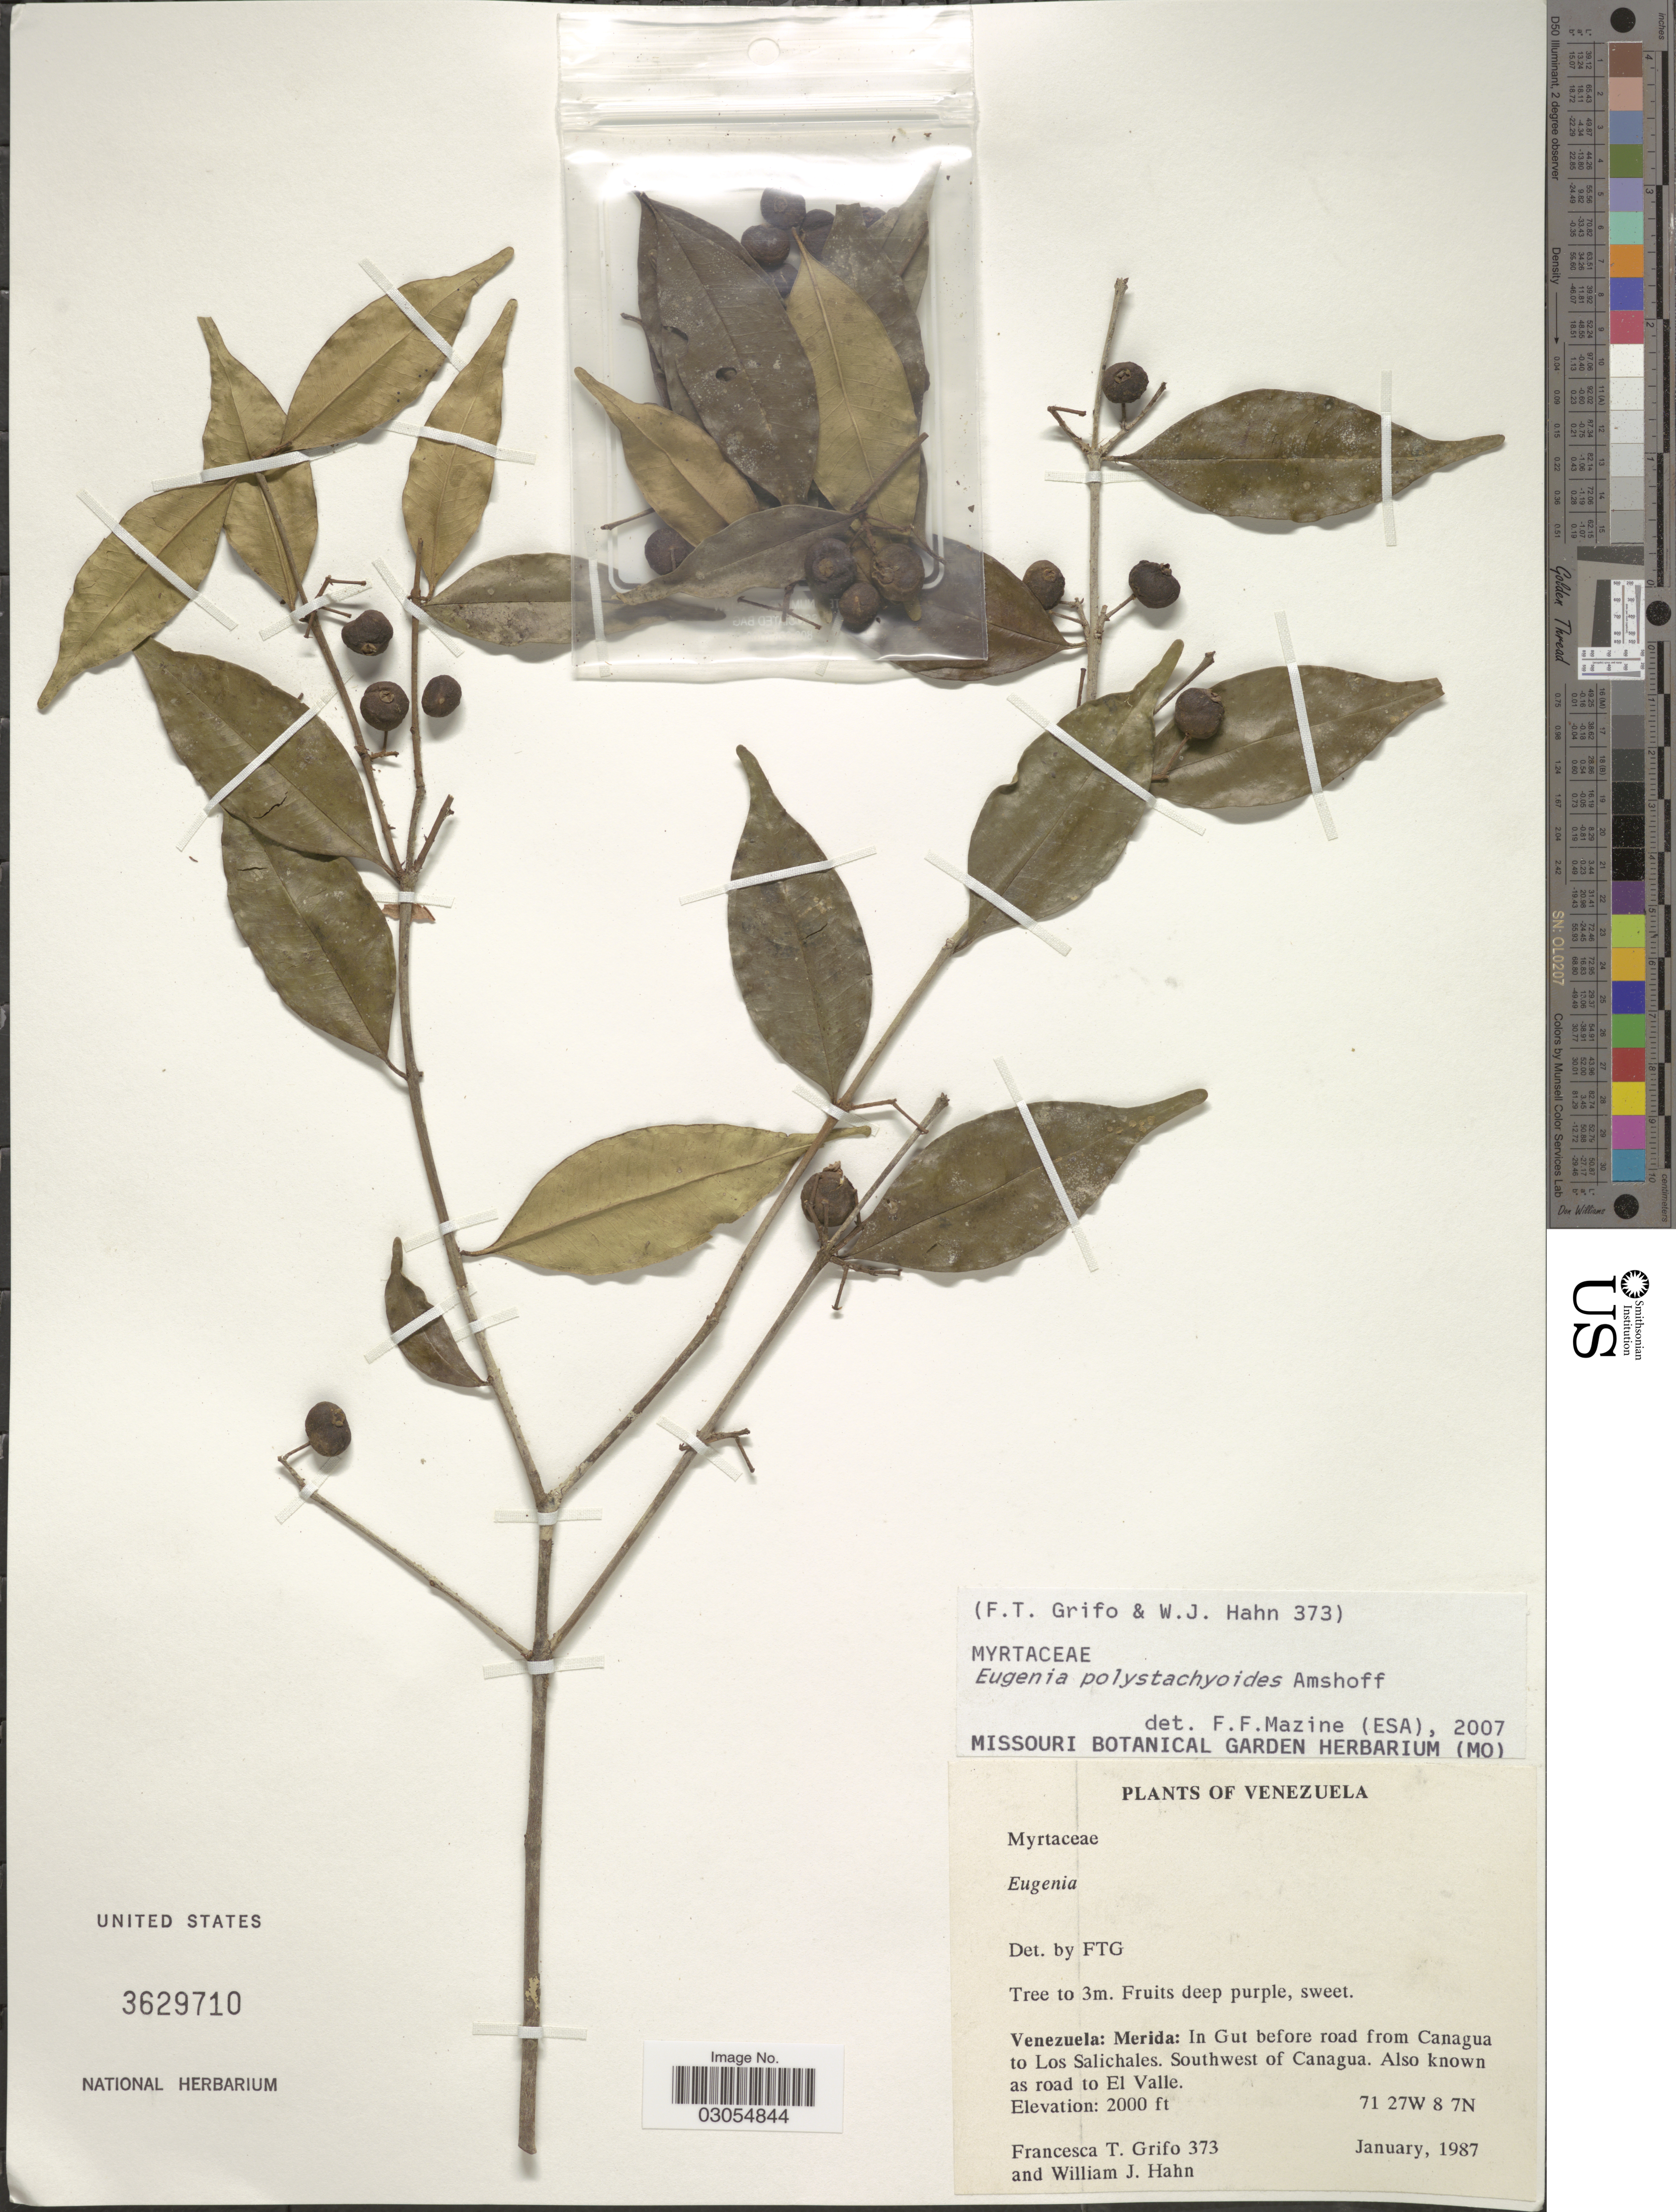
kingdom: Plantae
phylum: Tracheophyta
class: Magnoliopsida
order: Myrtales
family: Myrtaceae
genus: Eugenia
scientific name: Eugenia limbosa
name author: O. Berg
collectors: F. Grifo & W. J. Hahn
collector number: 373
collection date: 1987-01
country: Venezuela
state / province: Mérida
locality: In Gut before road from Canagua to Los Salichales. Southwest of Canagua. Also known as road to El Valle.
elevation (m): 610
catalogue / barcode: US 3629710